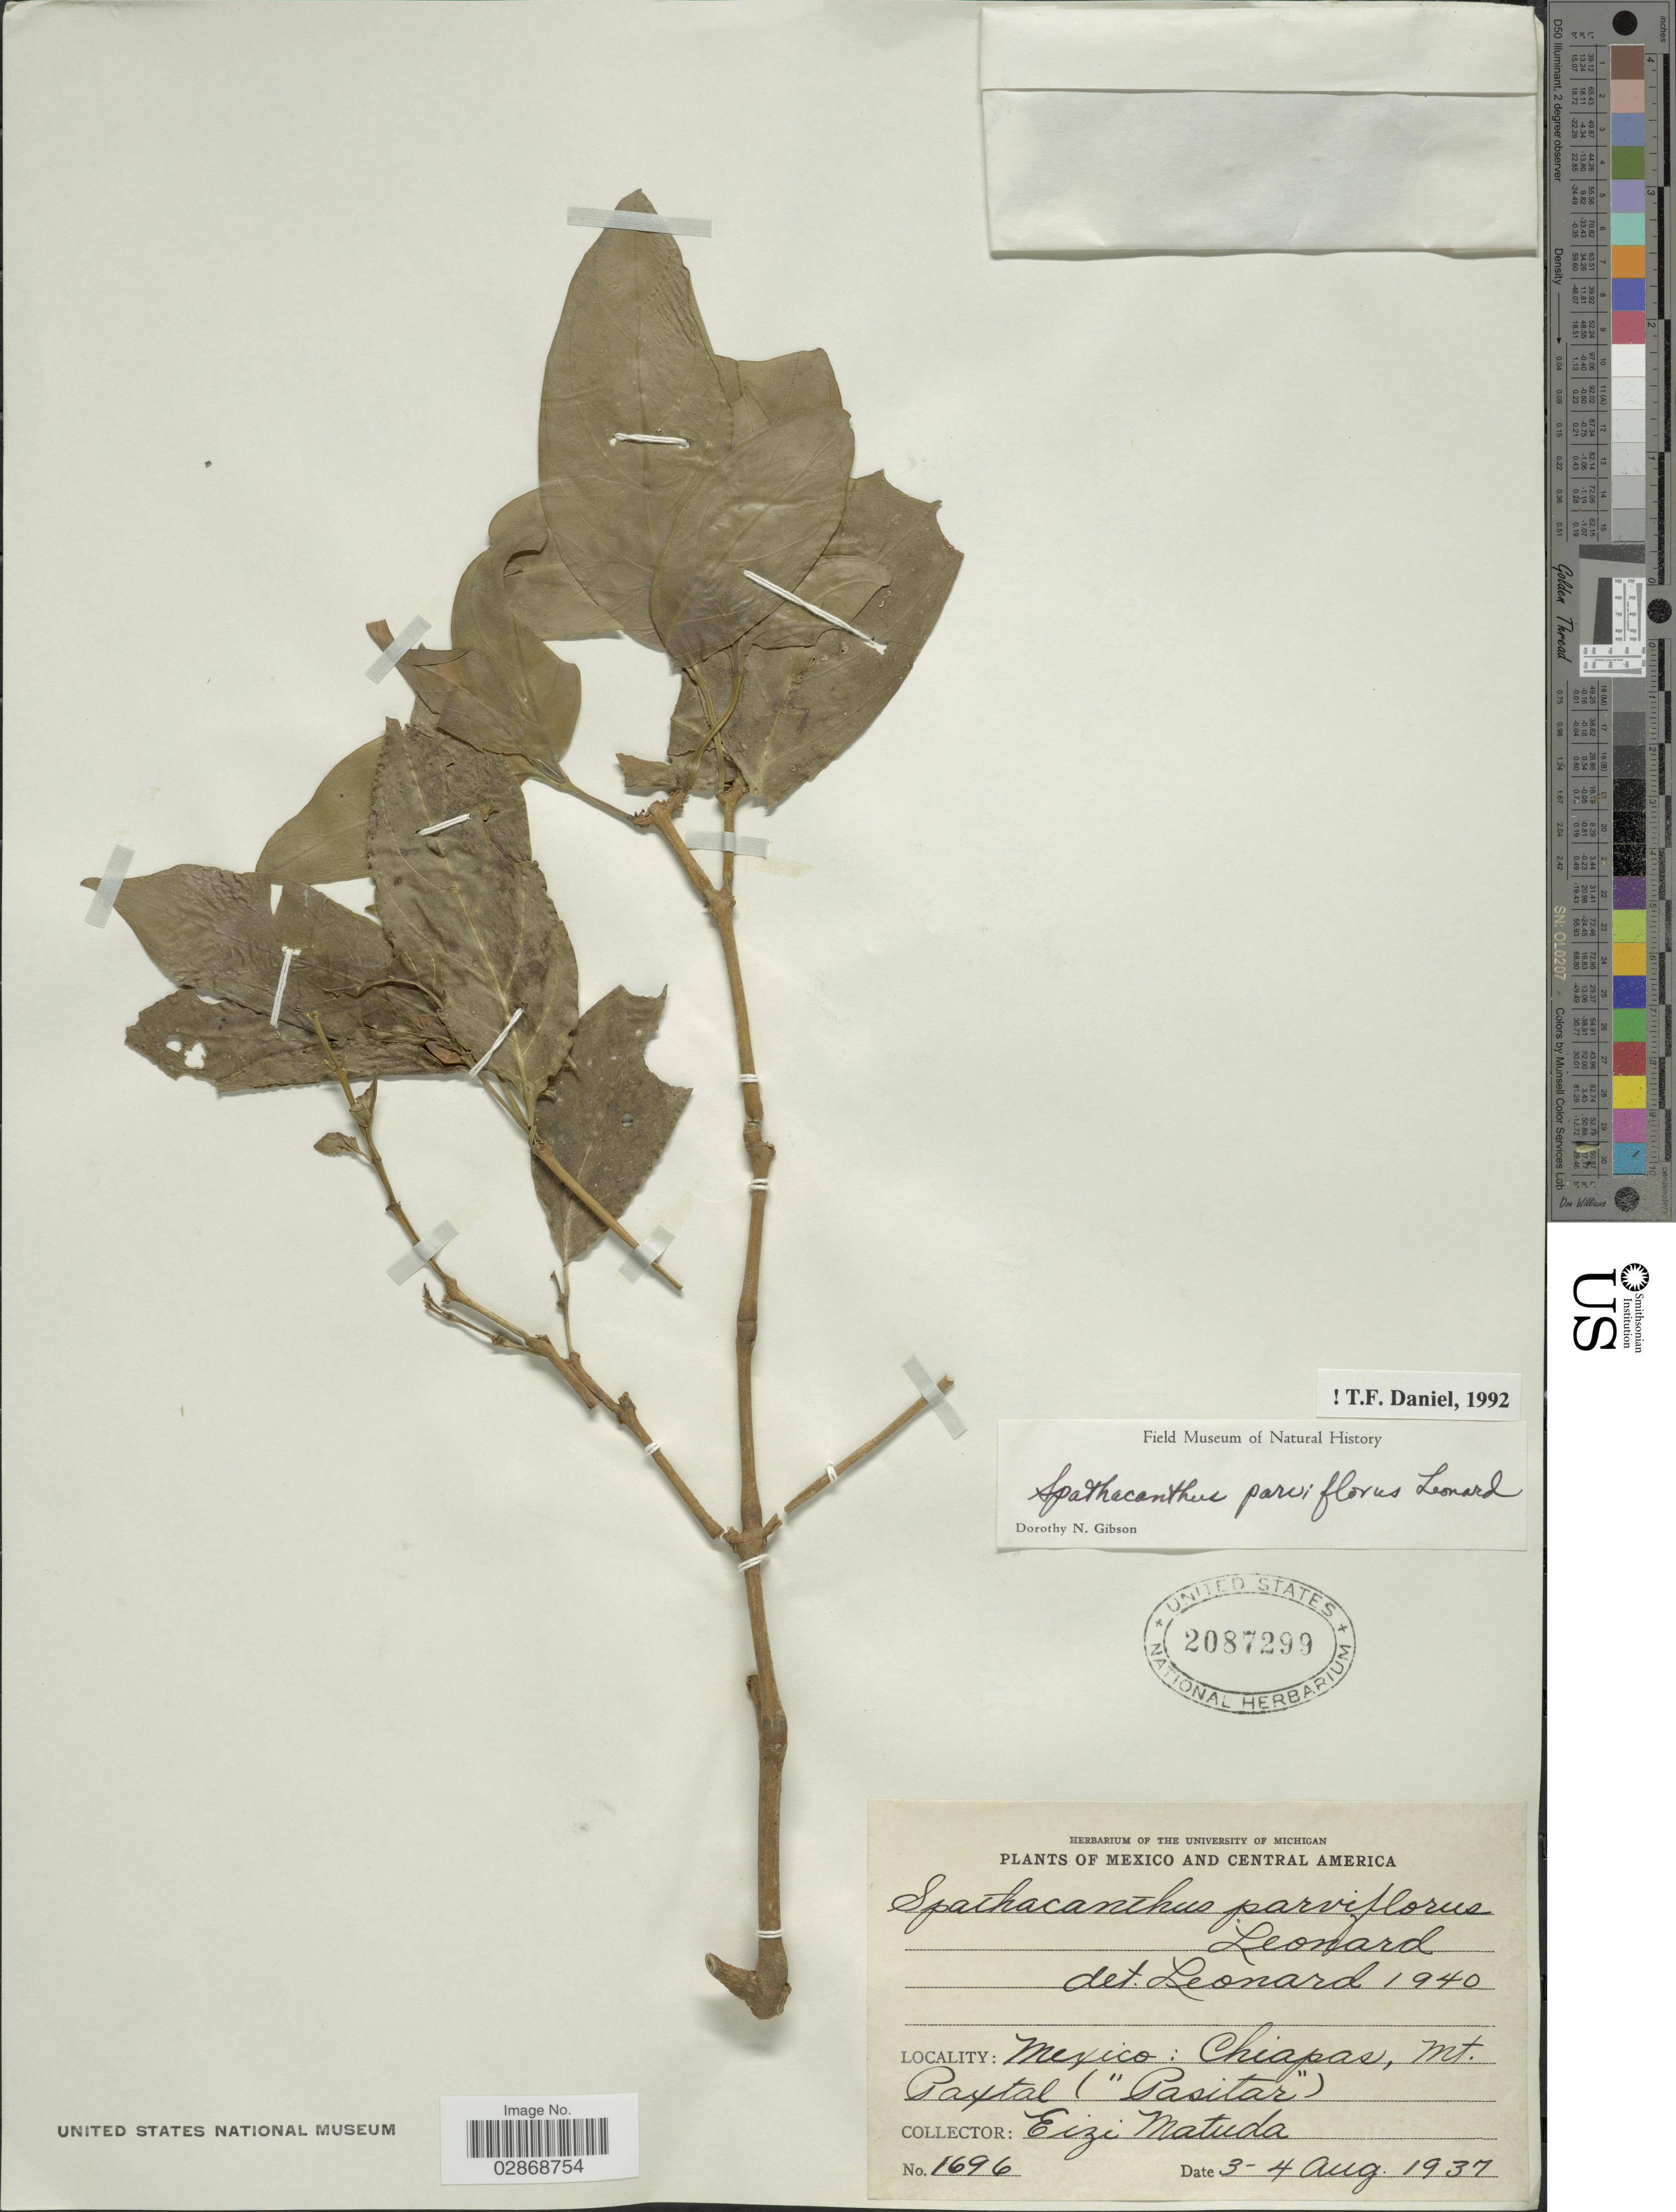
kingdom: Plantae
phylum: Tracheophyta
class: Magnoliopsida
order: Lamiales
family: Acanthaceae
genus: Spathacanthus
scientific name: Spathacanthus parviflorus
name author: Leonard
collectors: E. Matuda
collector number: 1696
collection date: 1937-08-03/1937-08-04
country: Mexico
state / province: Chiapas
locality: Mt. Paxtal ("Pasitar").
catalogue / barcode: US 2087299